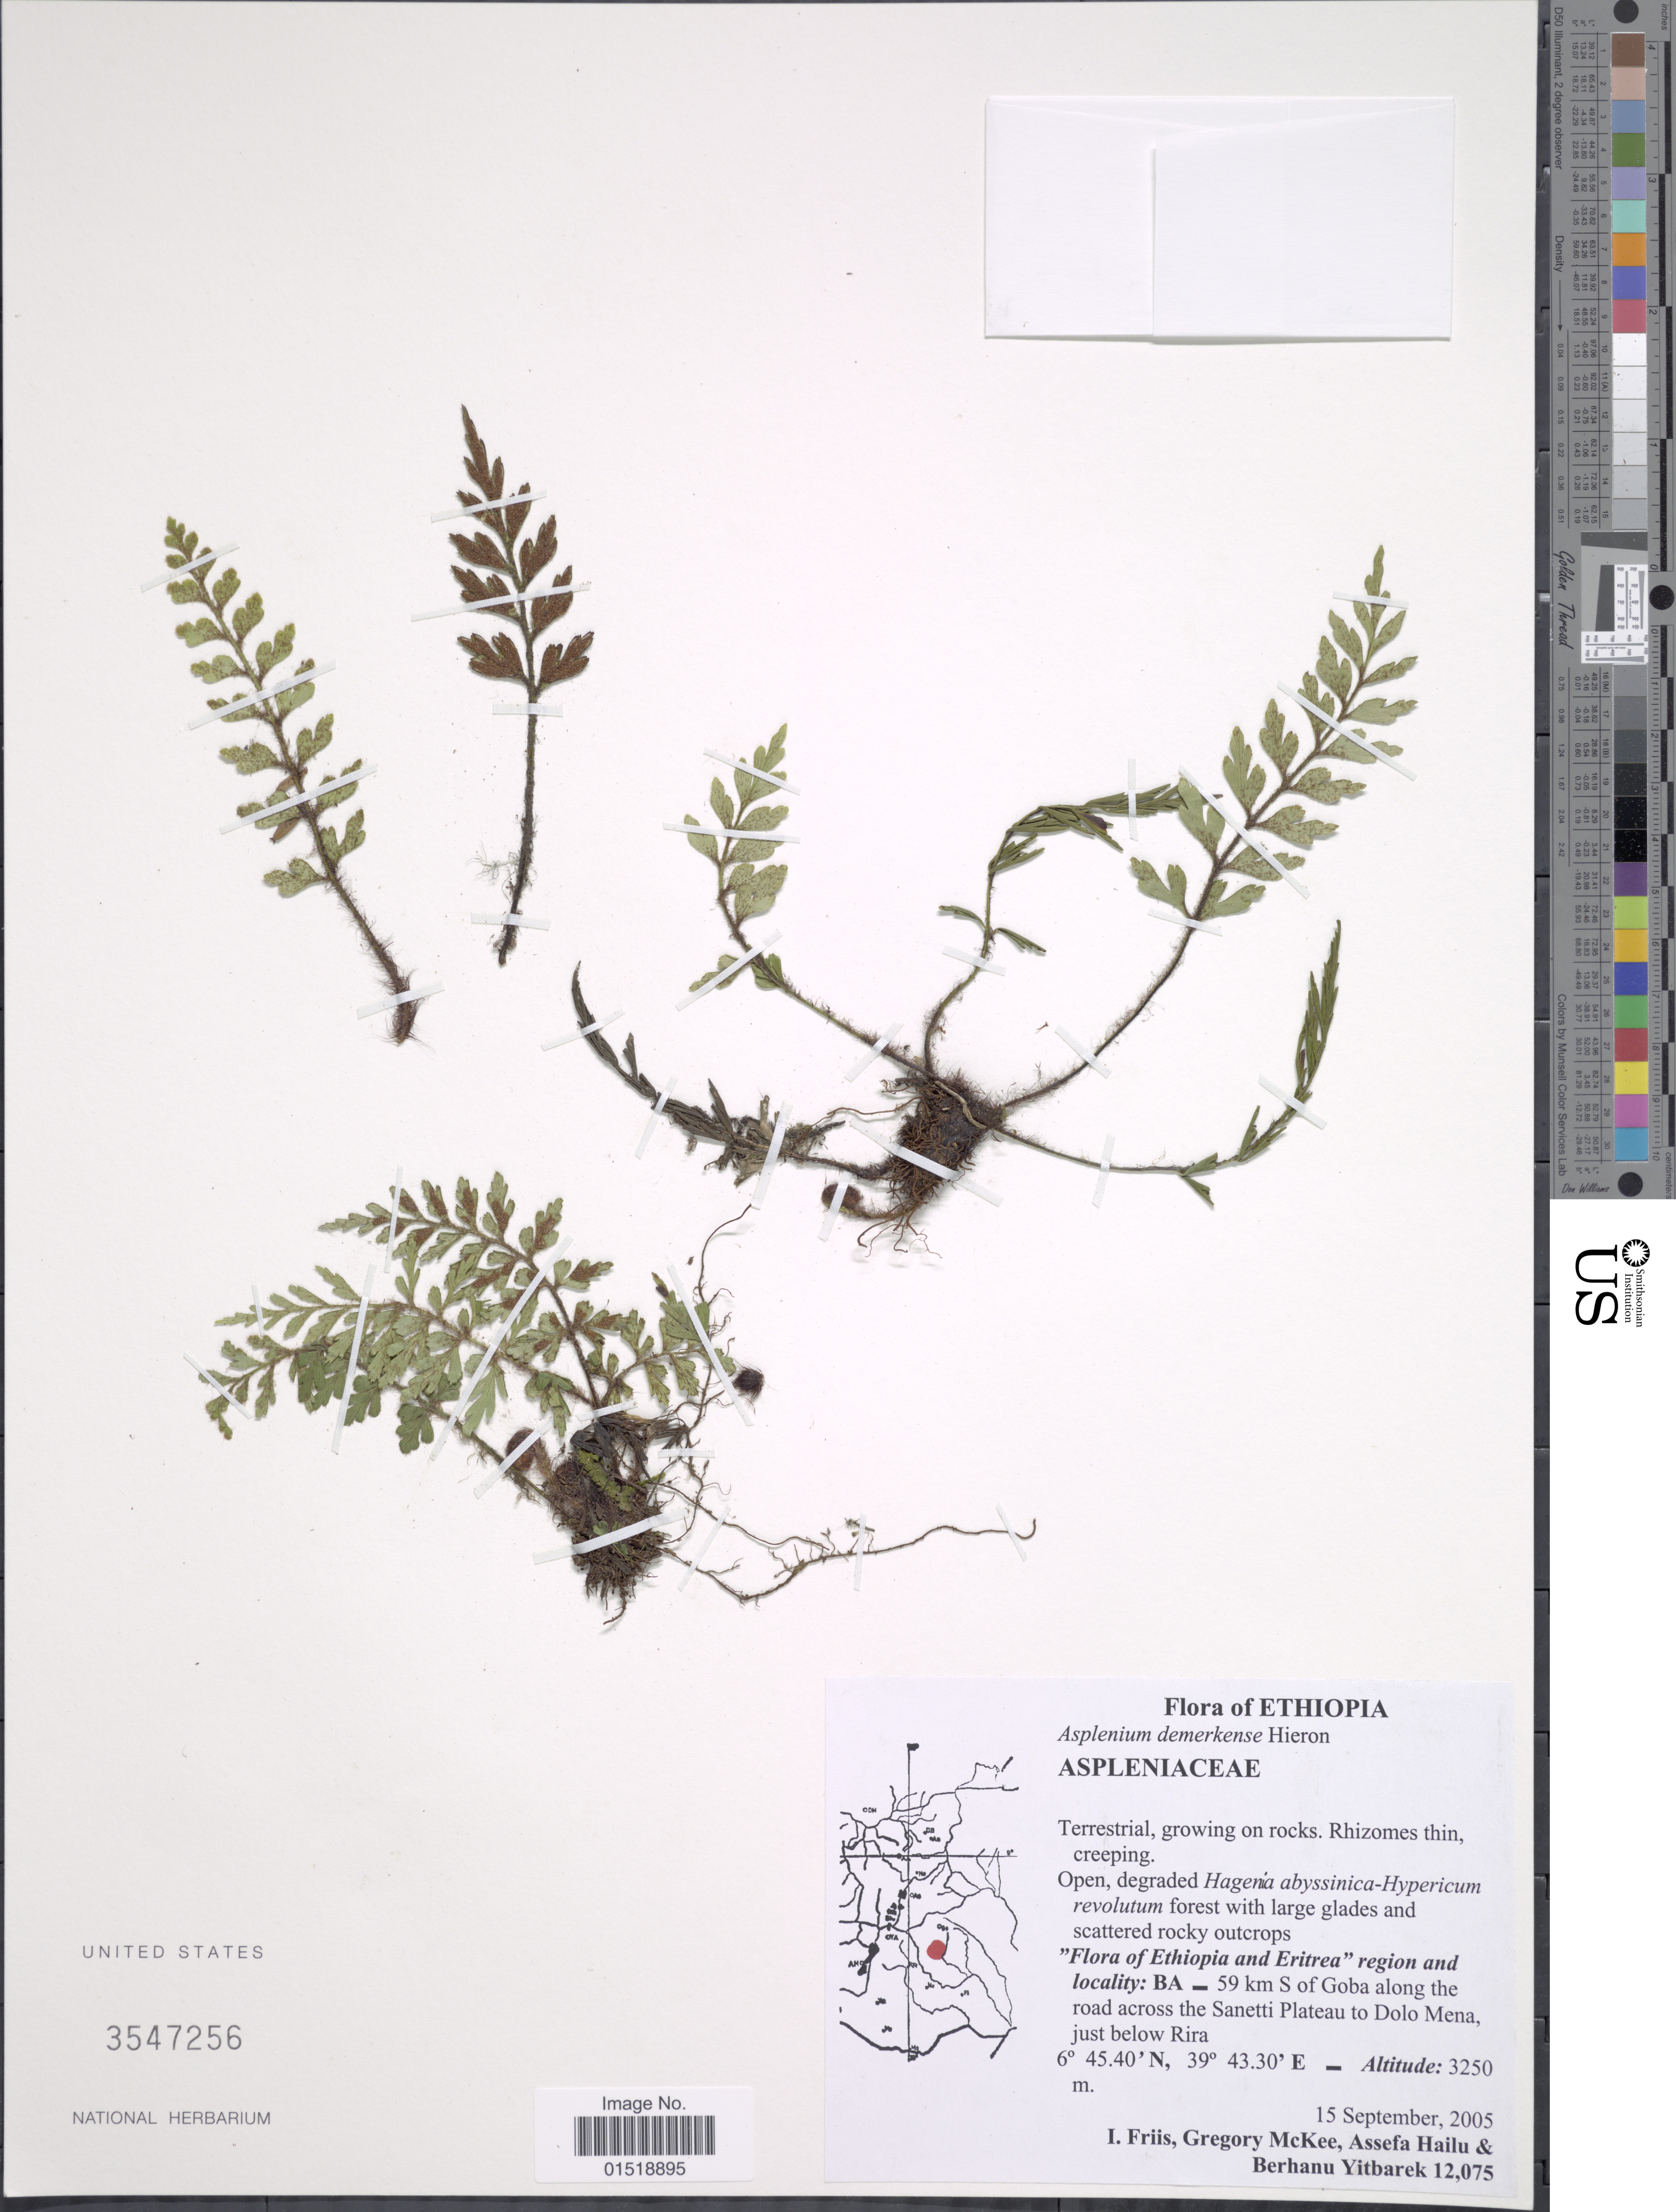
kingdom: Plantae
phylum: Tracheophyta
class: Polypodiopsida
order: Polypodiales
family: Aspleniaceae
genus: Asplenium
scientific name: Asplenium demerkense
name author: Hieron.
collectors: I. Friis, G. S. McKee, A. Hailu & B. Yitbarek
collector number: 12075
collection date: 2005-09-15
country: Ethiopia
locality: BA_ 59 km S of Goba along the road across the Sanetti Plateau to Dolo Mena, just below Rira.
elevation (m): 3250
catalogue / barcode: US 3547256